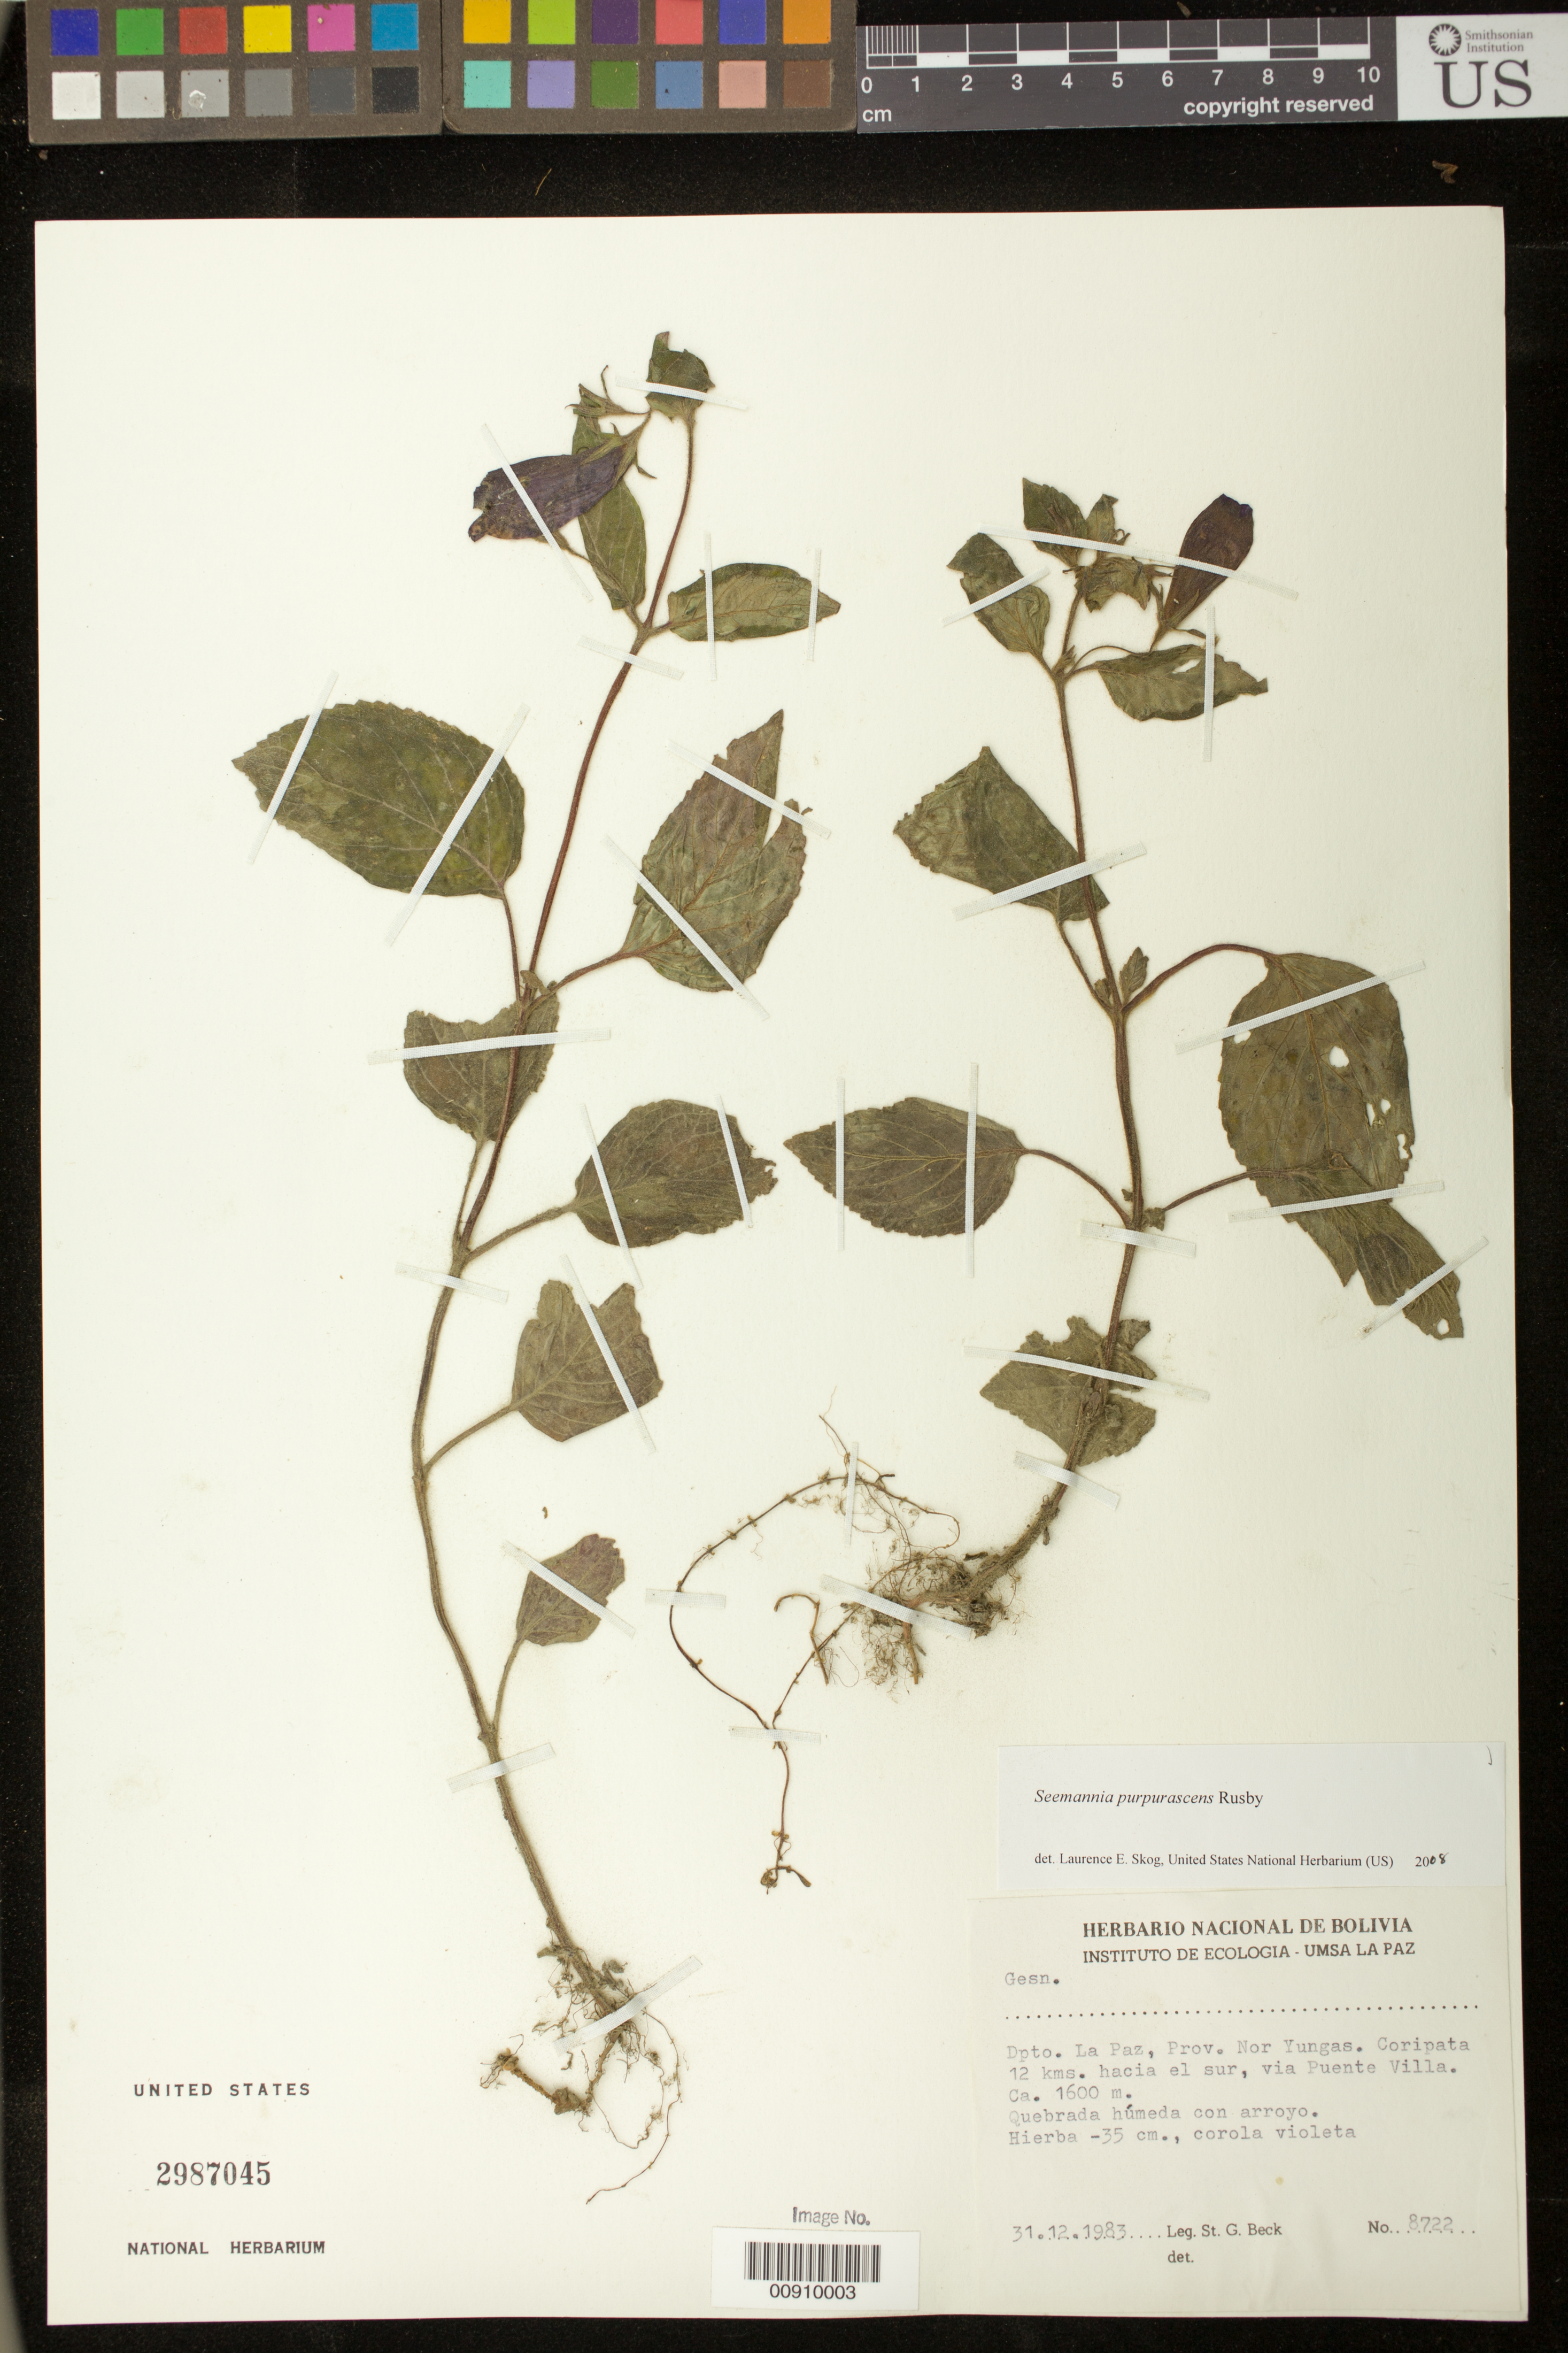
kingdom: Plantae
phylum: Tracheophyta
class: Magnoliopsida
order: Lamiales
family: Gesneriaceae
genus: Seemannia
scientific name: Seemannia purpurascens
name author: Rusby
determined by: Skog, Laurence E.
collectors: S. G. Beck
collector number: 8722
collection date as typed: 31 Dec 1983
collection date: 1983-12-31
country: Bolivia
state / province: La Paz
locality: Dpto. La Paz, Prov. Nor Yungas, Coripata 12 kms hacia el sur, via Puente Villa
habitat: Quebrada húmeda con arroyo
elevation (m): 1600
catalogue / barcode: US 2987045